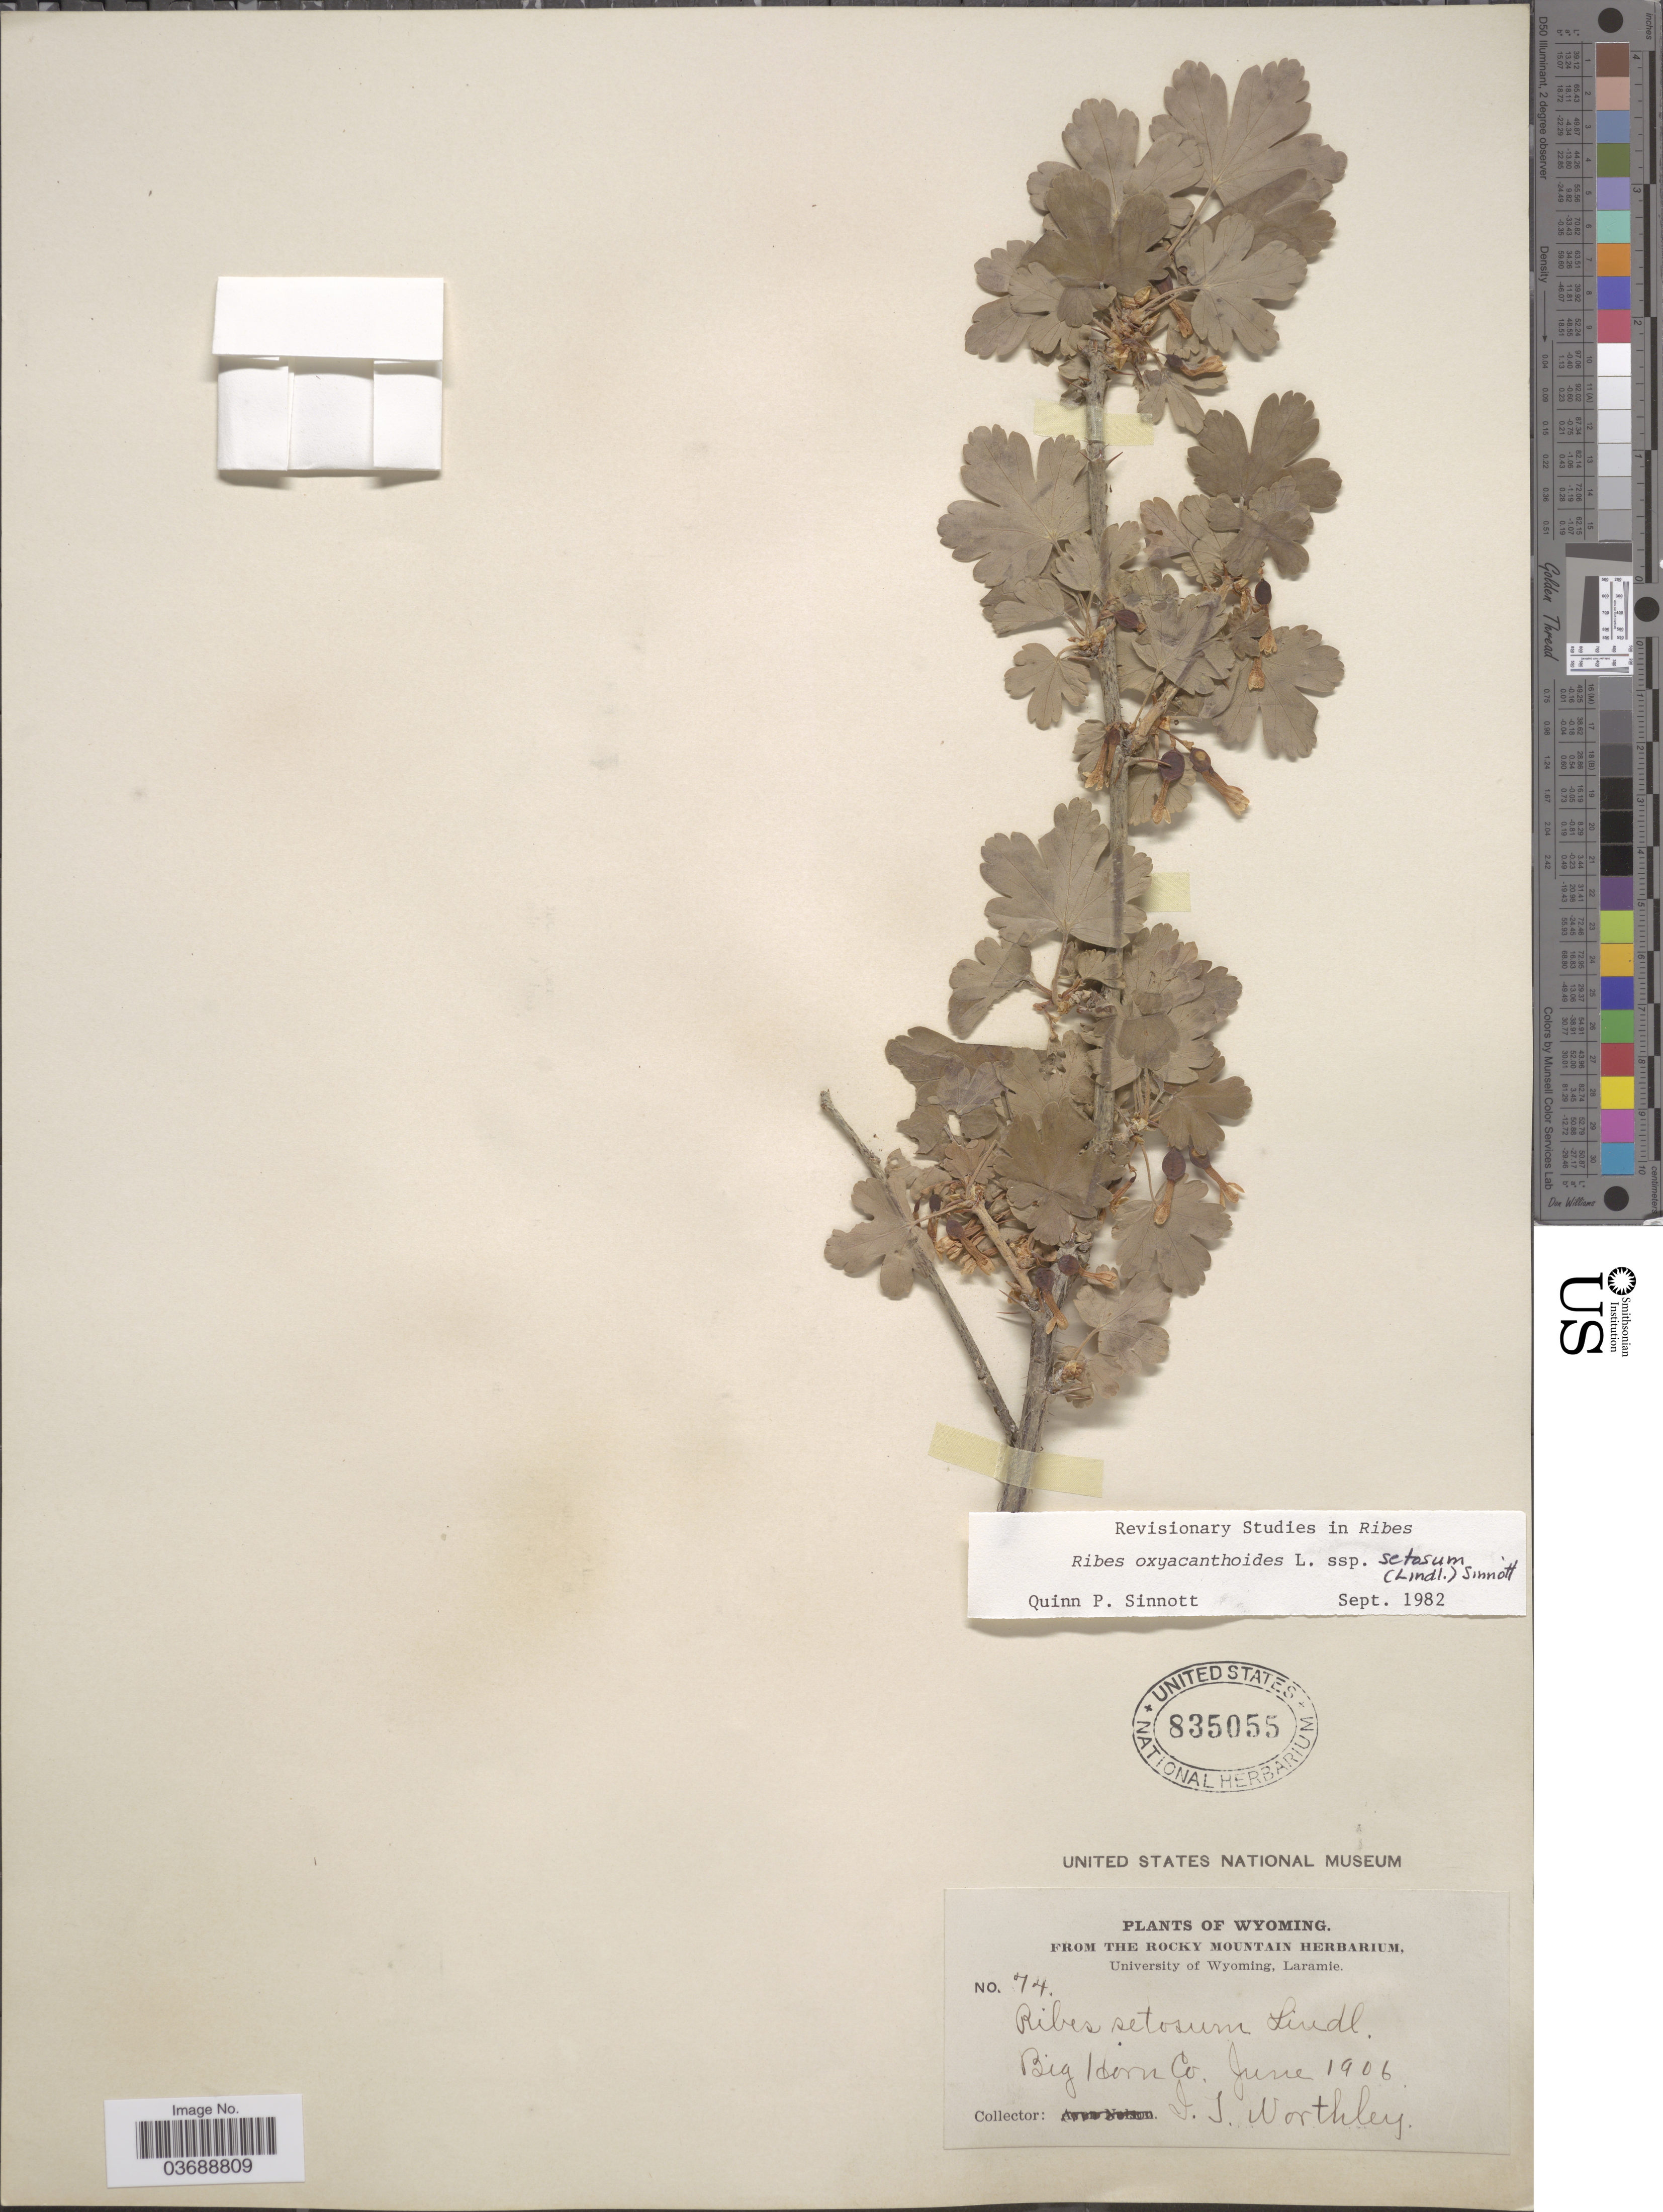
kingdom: Plantae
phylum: Tracheophyta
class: Magnoliopsida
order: Saxifragales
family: Grossulariaceae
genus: Ribes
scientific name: Ribes oxyacanthoides subsp. setosum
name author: (Lindl.) Q.P. Sinnott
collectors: I. Worthley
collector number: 74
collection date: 1906-06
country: United States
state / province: Wyoming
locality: Big Horn Co.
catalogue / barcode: US 835055